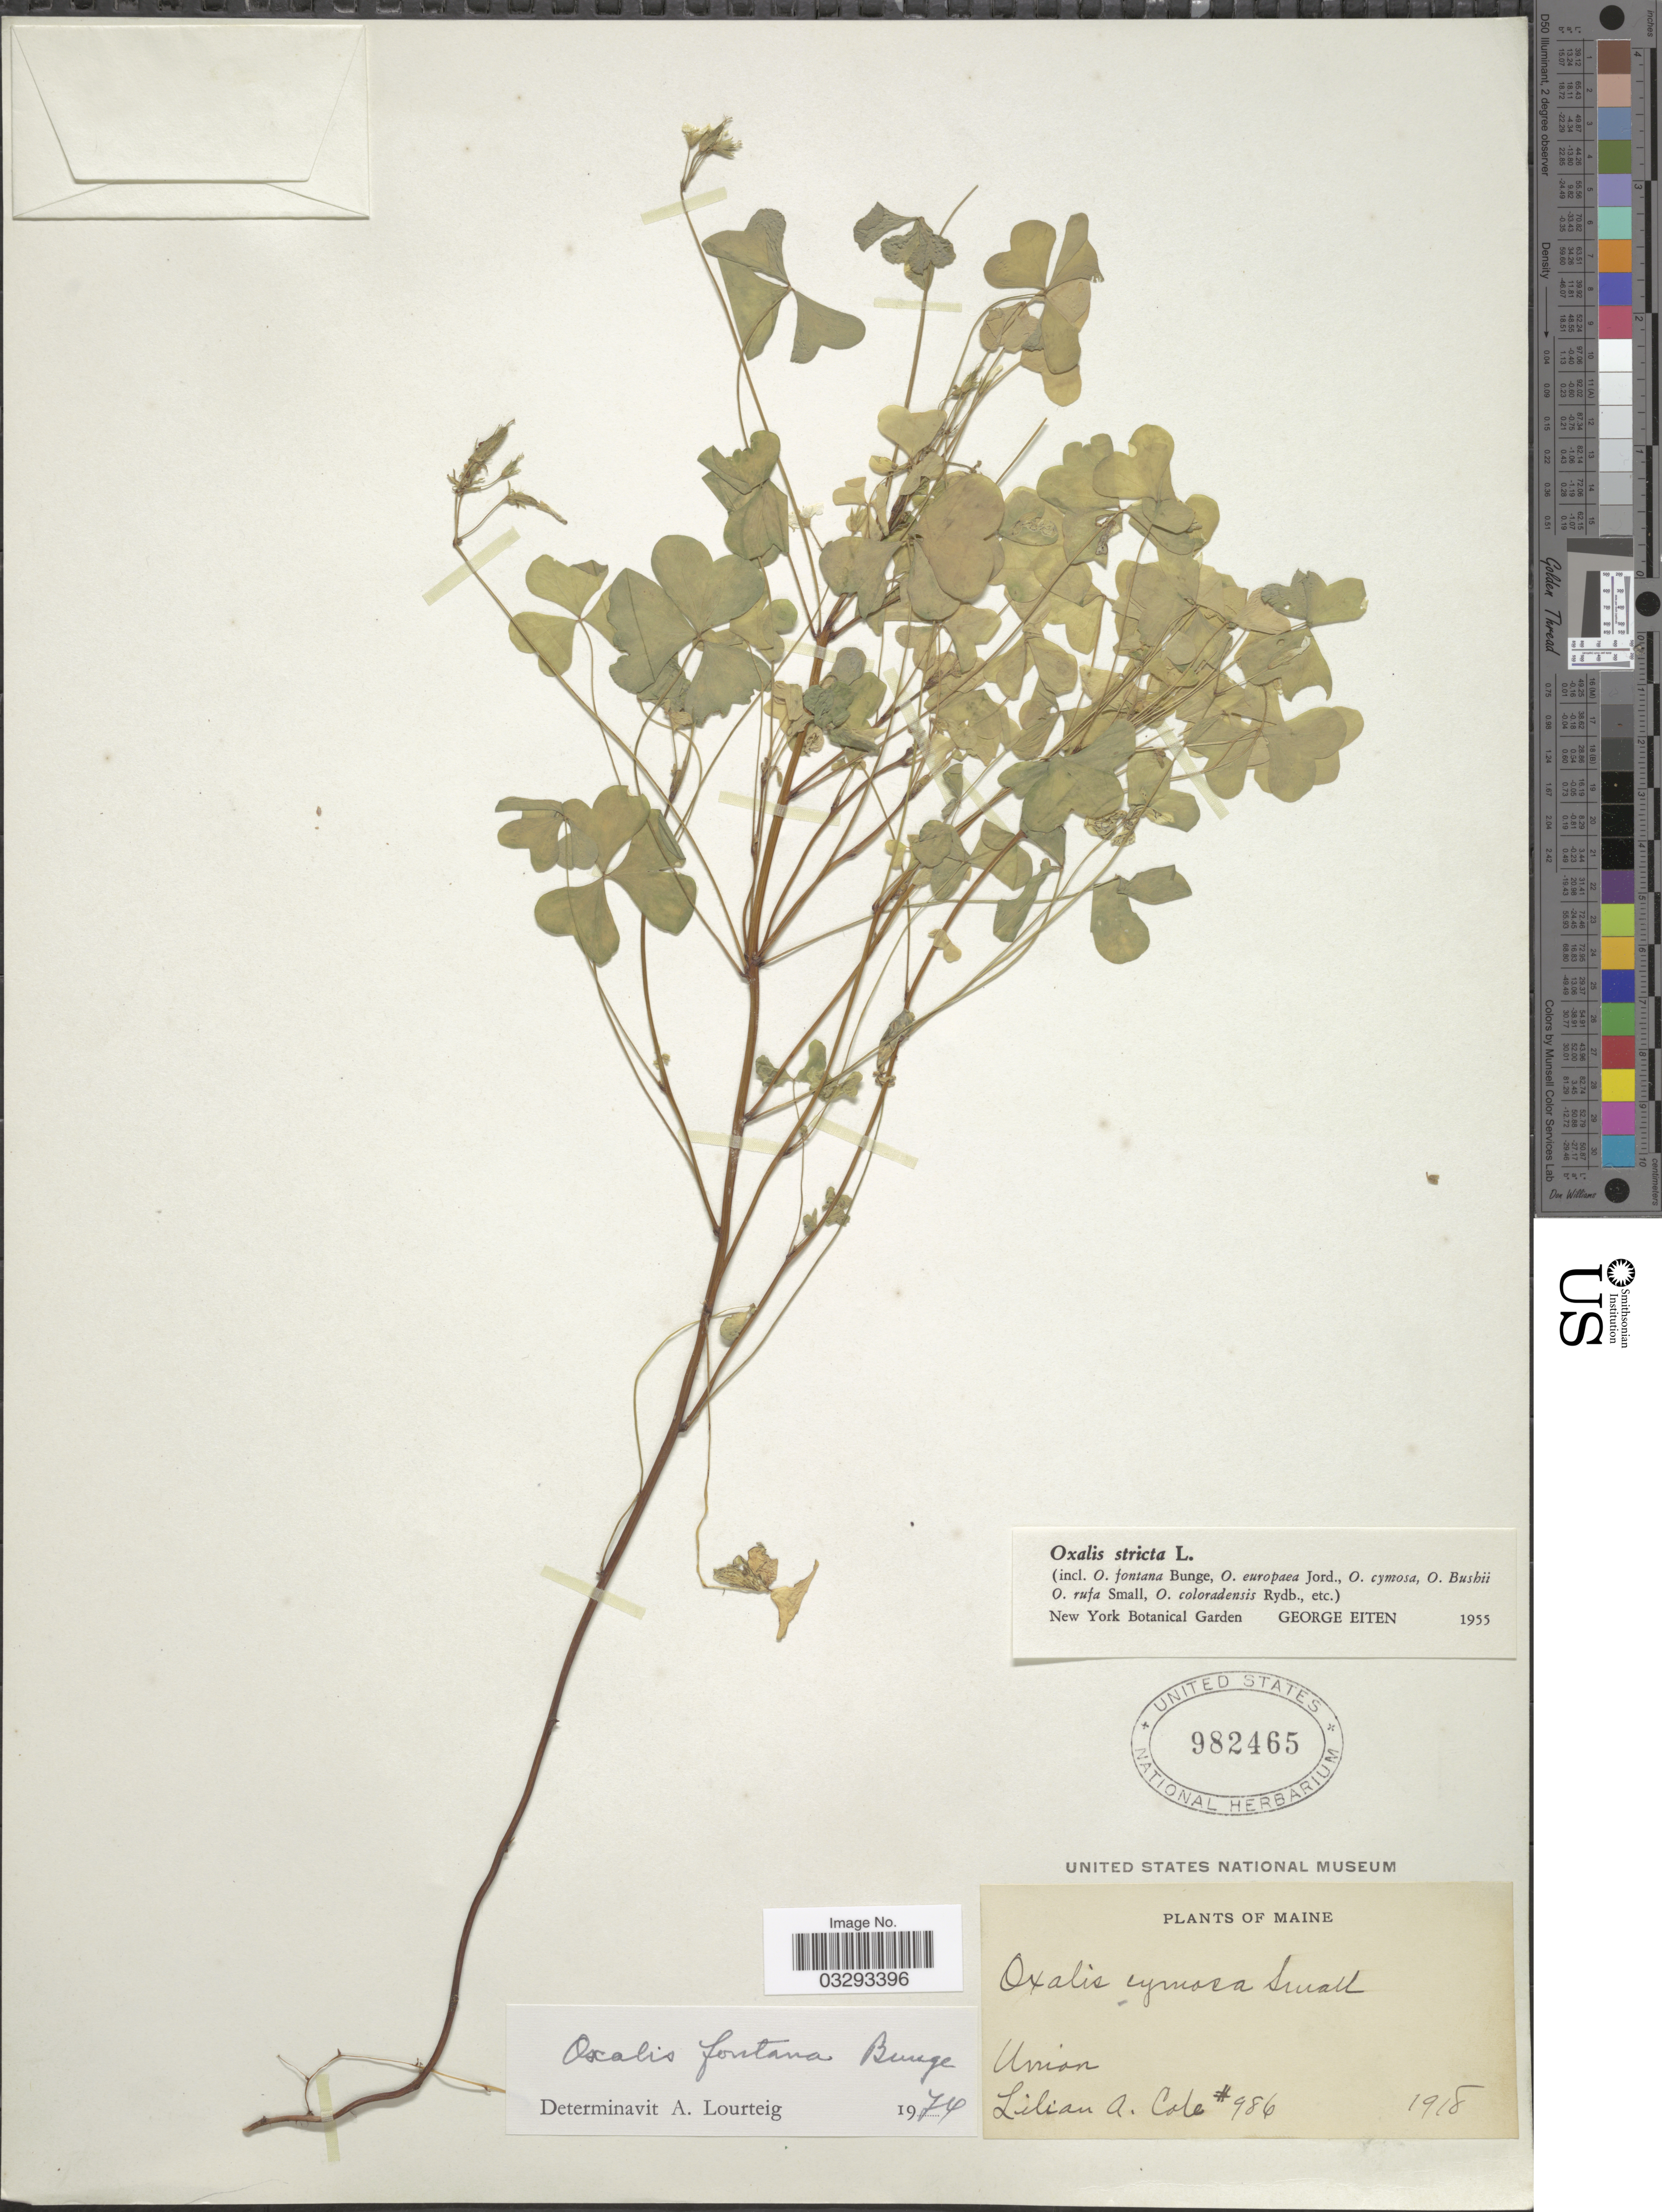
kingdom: Plantae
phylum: Tracheophyta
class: Magnoliopsida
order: Oxalidales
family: Oxalidaceae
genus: Oxalis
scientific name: Oxalis fontana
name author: Bunge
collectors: L. A. Cole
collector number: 986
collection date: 1918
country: United States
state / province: Maine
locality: Union.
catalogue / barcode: US 982465